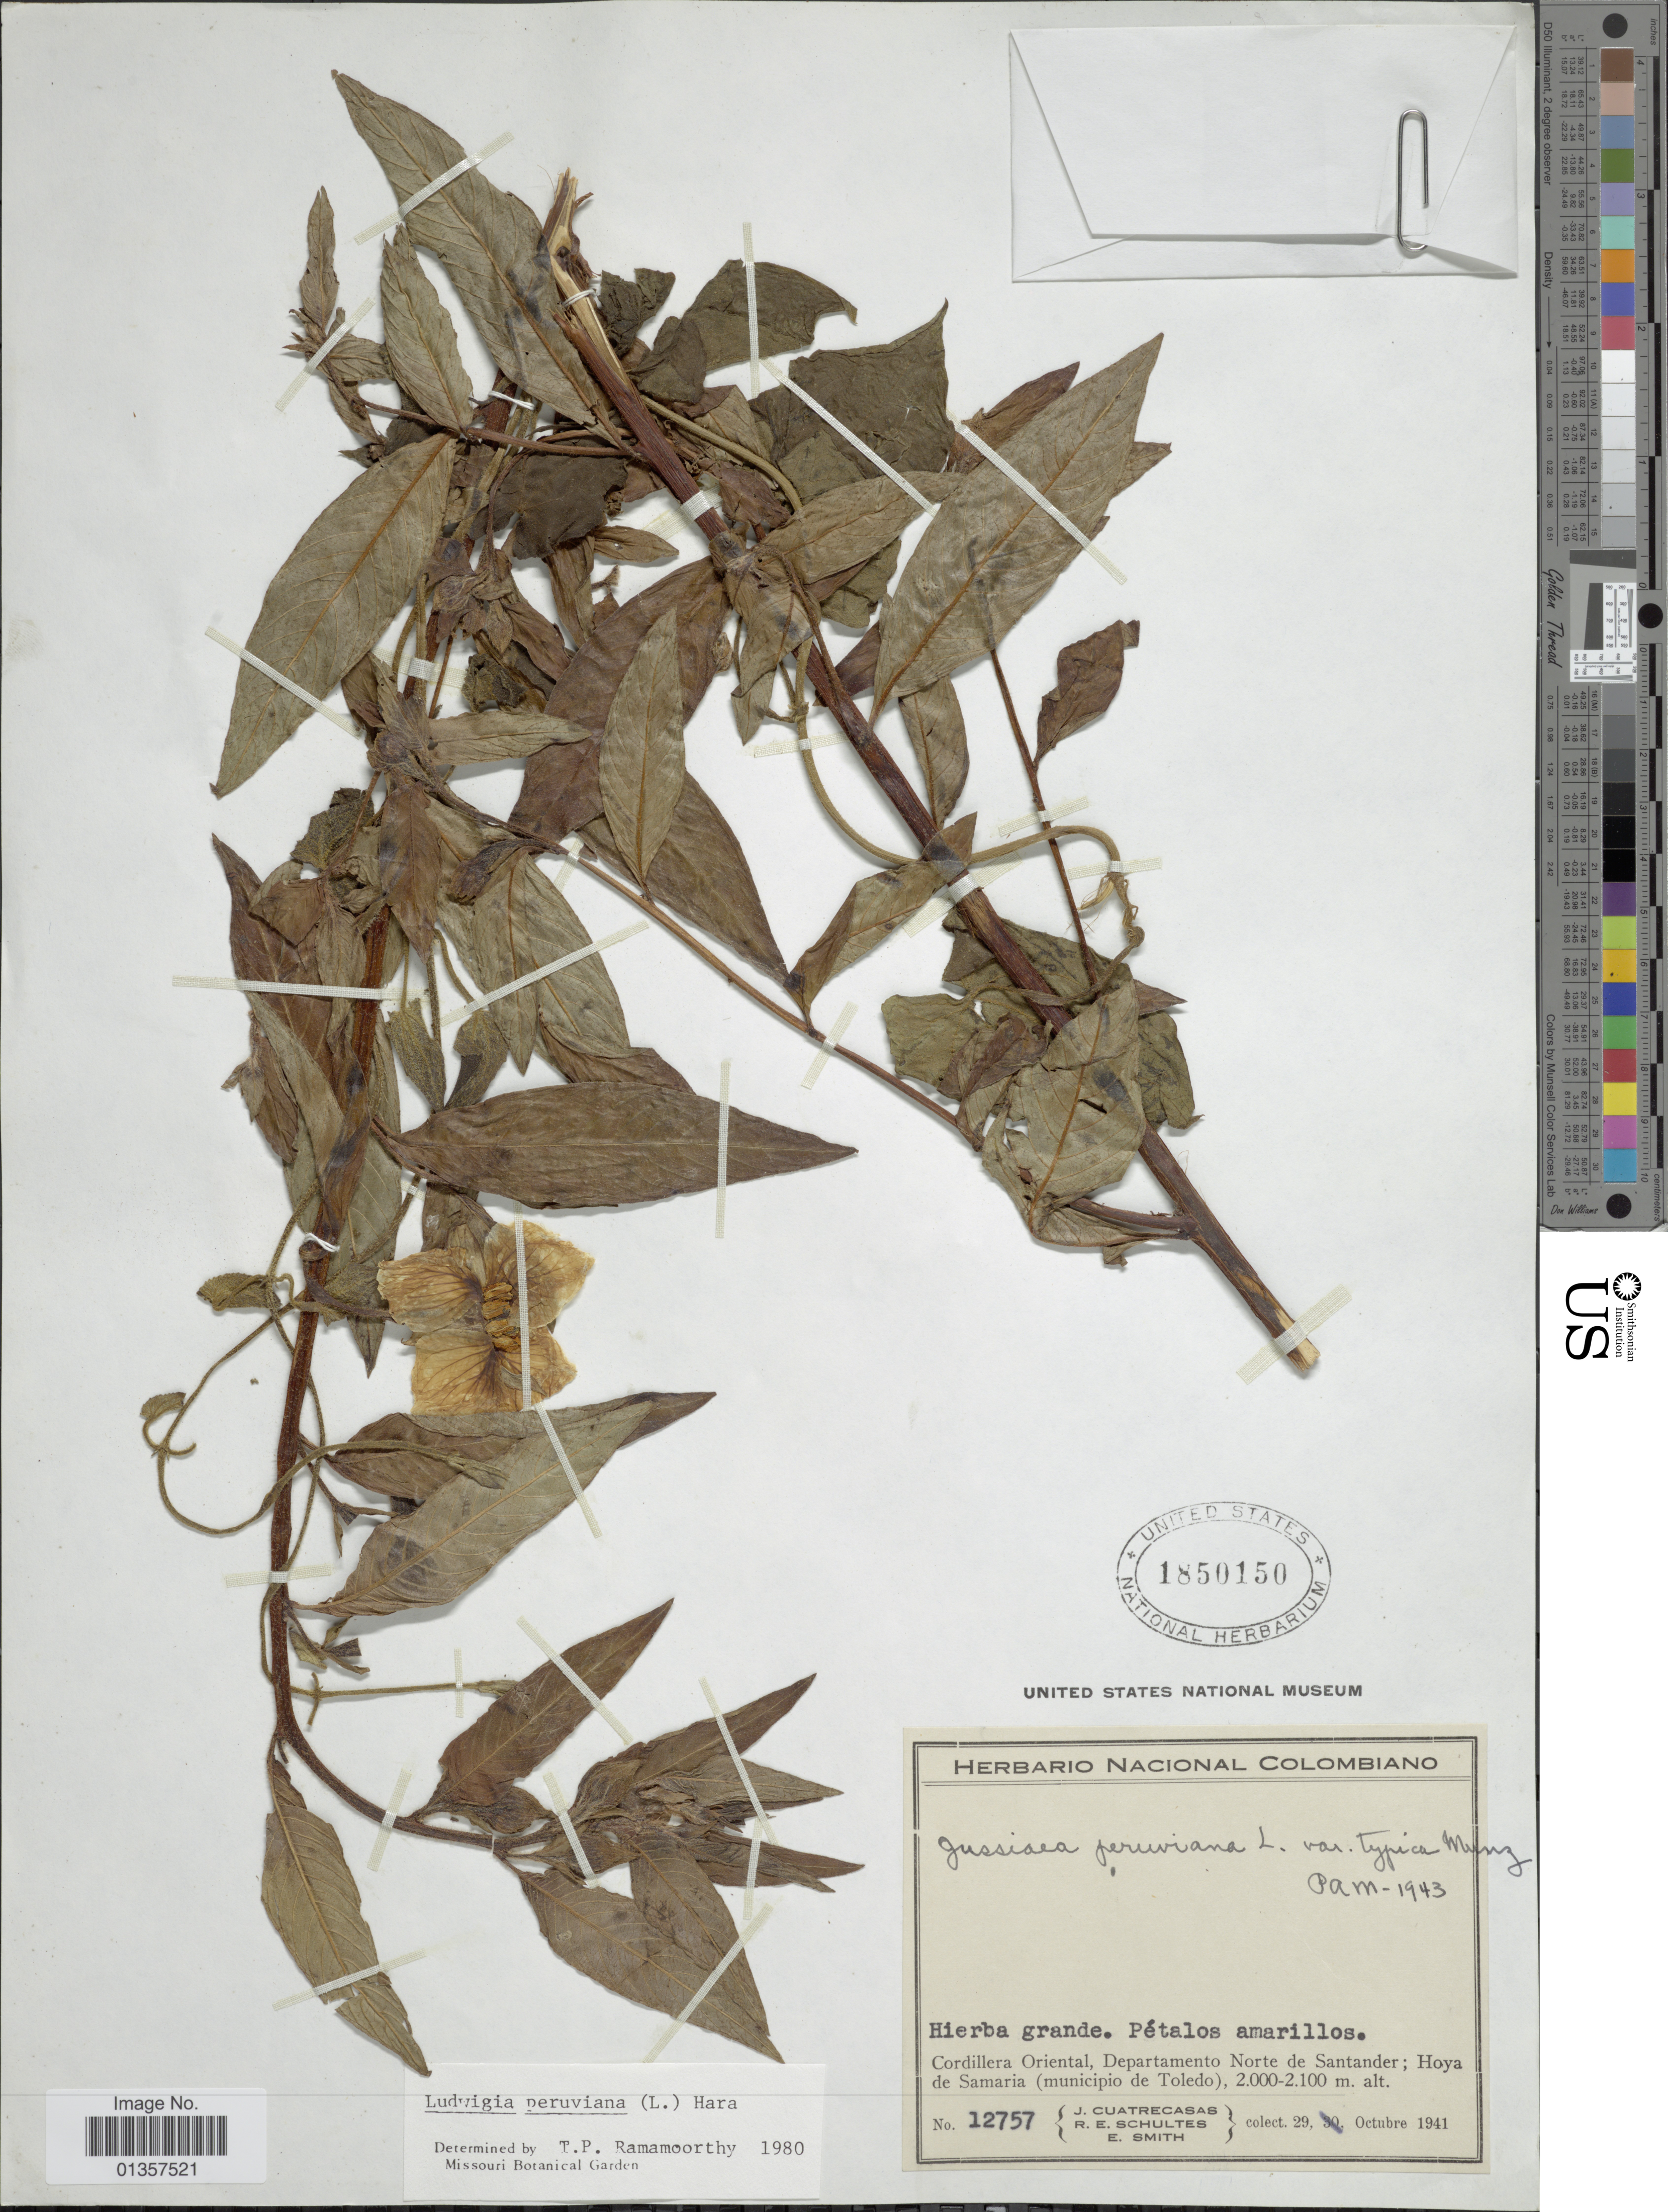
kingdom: Plantae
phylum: Tracheophyta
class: Magnoliopsida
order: Myrtales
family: Onagraceae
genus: Ludwigia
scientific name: Ludwigia peruviana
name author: (L.) H. Hara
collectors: J. Cuatrecasas, R. E. Schultes & C. E. Smith Jr.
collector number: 12757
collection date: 1941-10-29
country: Colombia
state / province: Santander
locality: Cordillera Oriental, Departamento Norte de Santander; Hoya de Samaria (municipio de Toledo)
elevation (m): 2000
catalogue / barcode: US 1850150